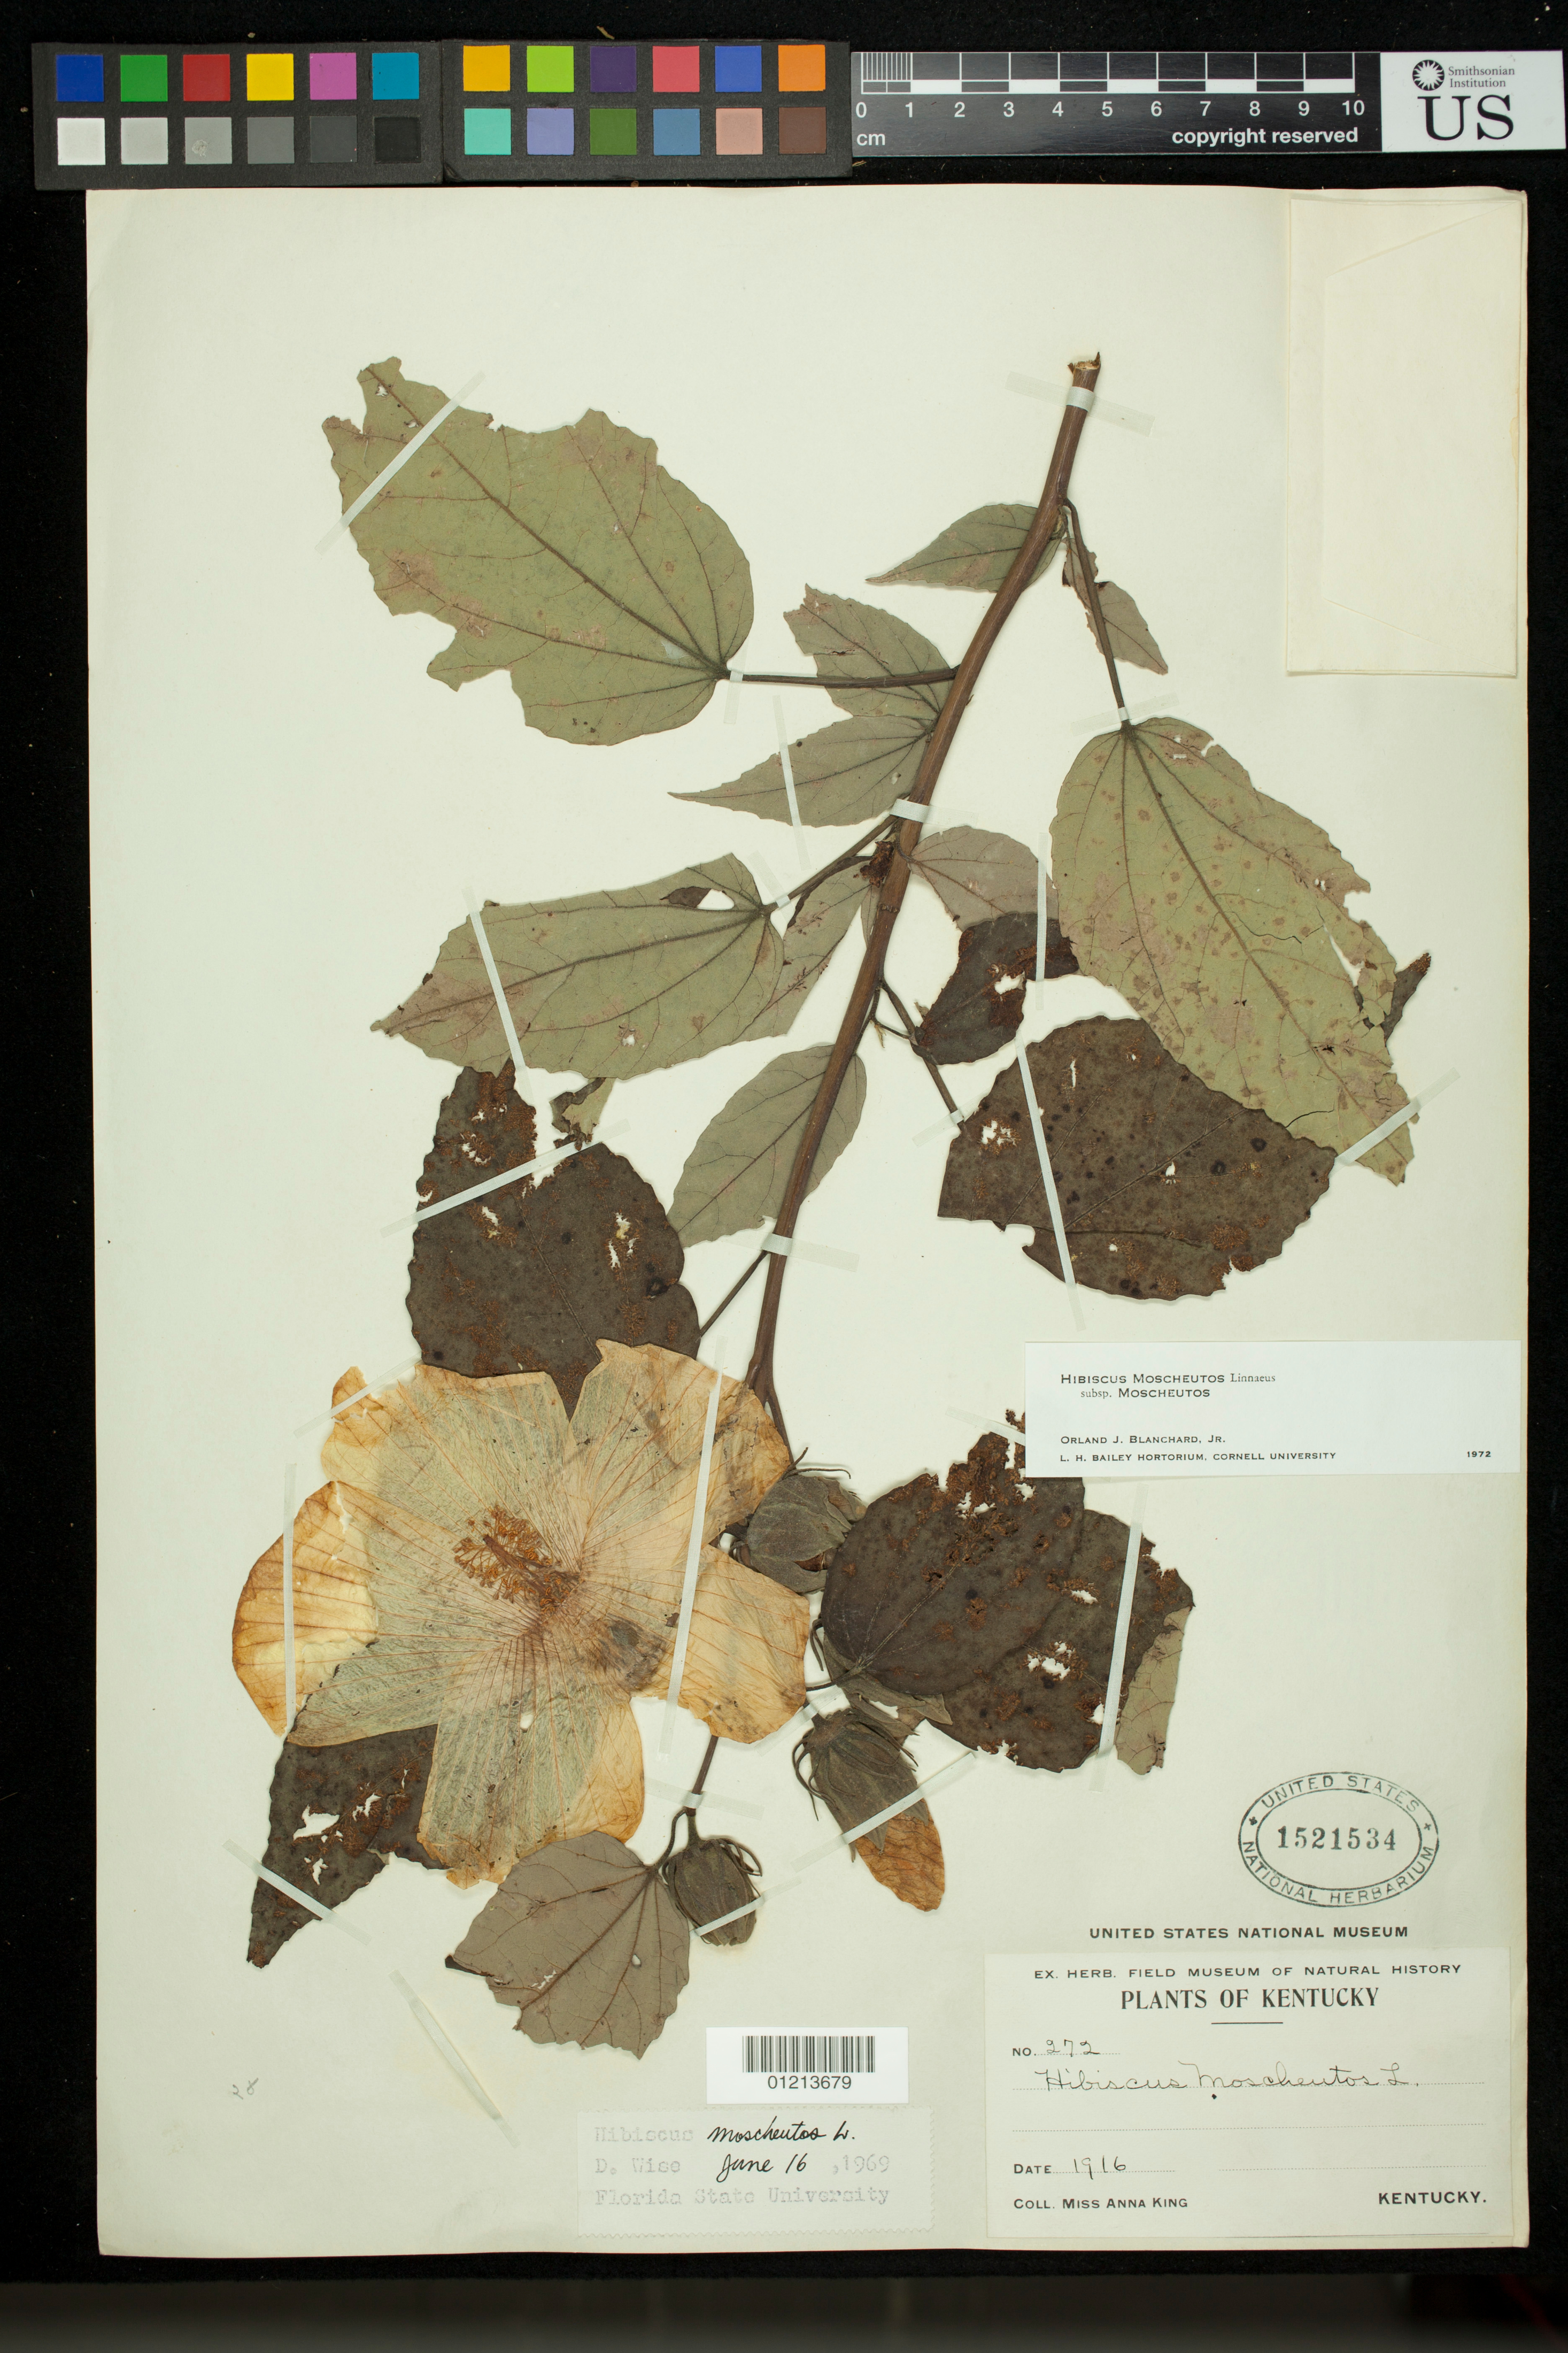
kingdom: Plantae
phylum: Tracheophyta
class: Magnoliopsida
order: Malvales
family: Malvaceae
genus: Hibiscus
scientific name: Hibiscus moscheutos subsp. lasiocarpos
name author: (Cav.) O.J. Blanch.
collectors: A. King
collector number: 272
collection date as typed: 1916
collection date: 1916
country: United States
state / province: Kentucky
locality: Kentucky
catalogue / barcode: US 1521534